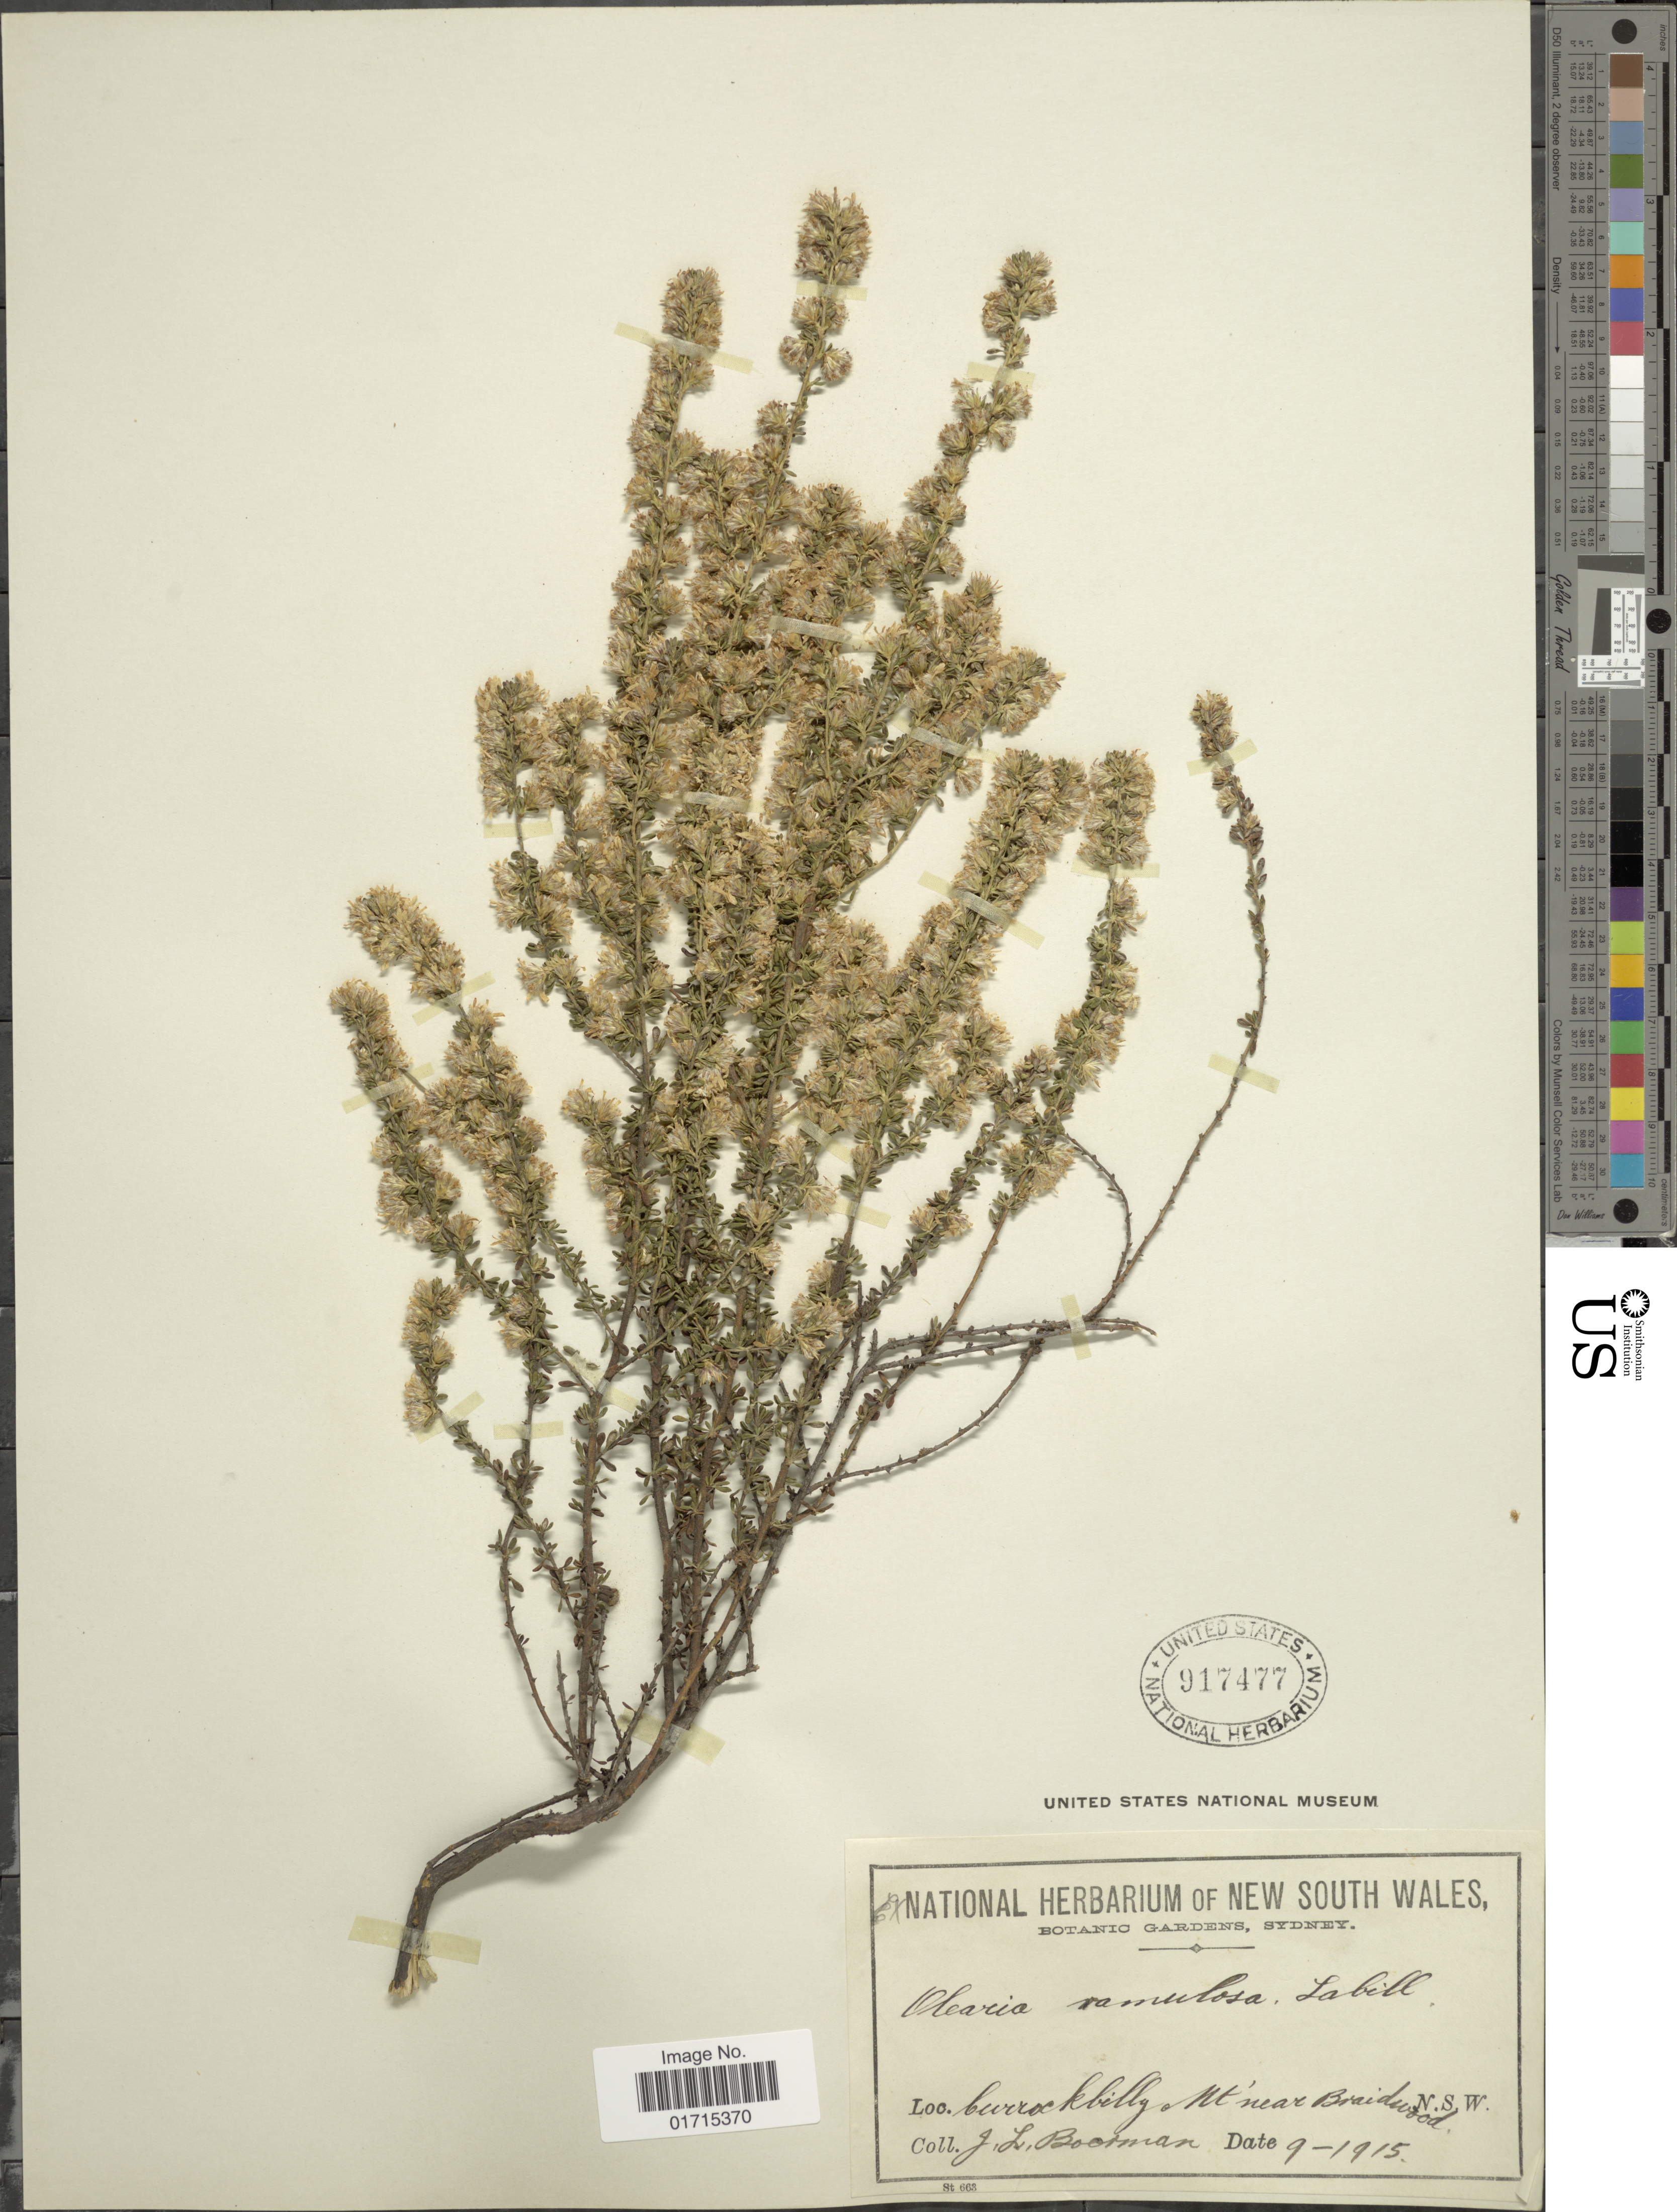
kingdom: Plantae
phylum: Tracheophyta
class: Magnoliopsida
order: Asterales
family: Asteraceae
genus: Olearia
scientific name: Olearia ramulosa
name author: (Labill.) Benth.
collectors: J. Boorman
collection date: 1915-09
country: Australia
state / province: New South Wales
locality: Burrockbillg Mt. near Braidwood.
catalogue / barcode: US 917477